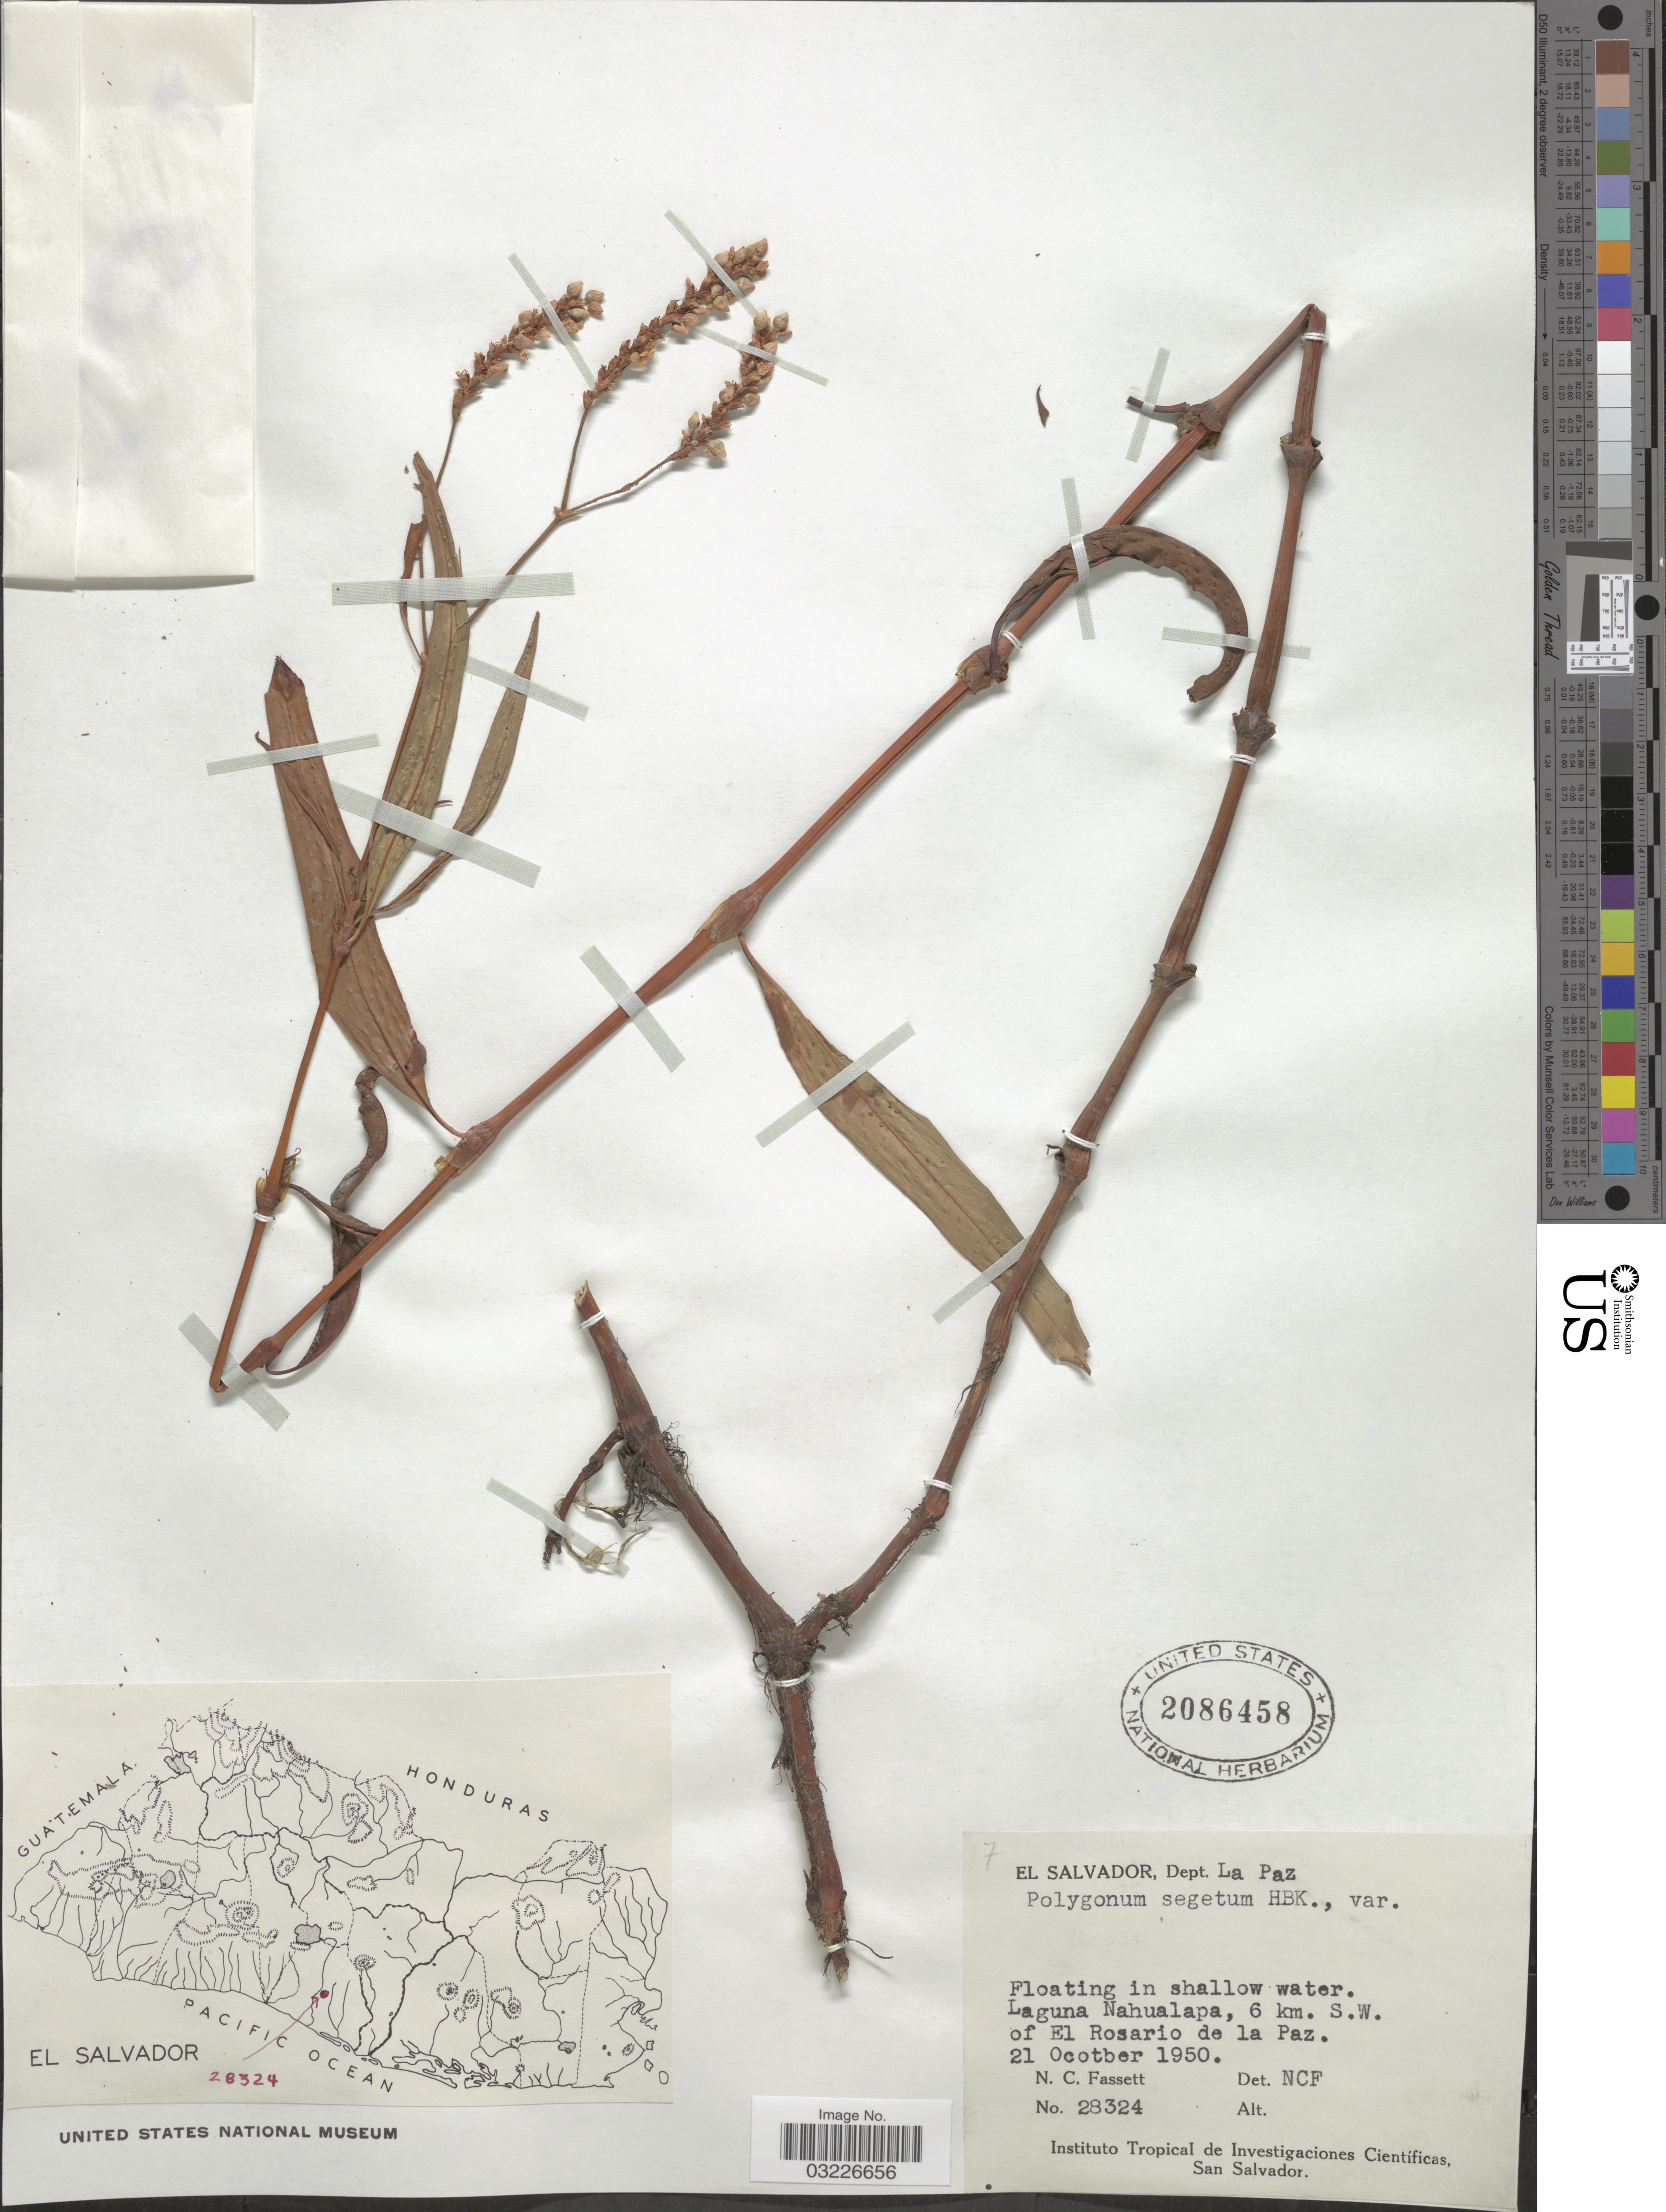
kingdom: Plantae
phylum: Tracheophyta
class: Magnoliopsida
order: Caryophyllales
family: Polygonaceae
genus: Polygonum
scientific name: Polygonum segetum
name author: Kunth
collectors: N. C. Fassett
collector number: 28324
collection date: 1950-10-21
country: El Salvador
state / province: La Paz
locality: Dept. La Paz. Laguna Nahualapa, 6 km. S.W. of El Rosario de la Paz.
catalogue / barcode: US 2086458